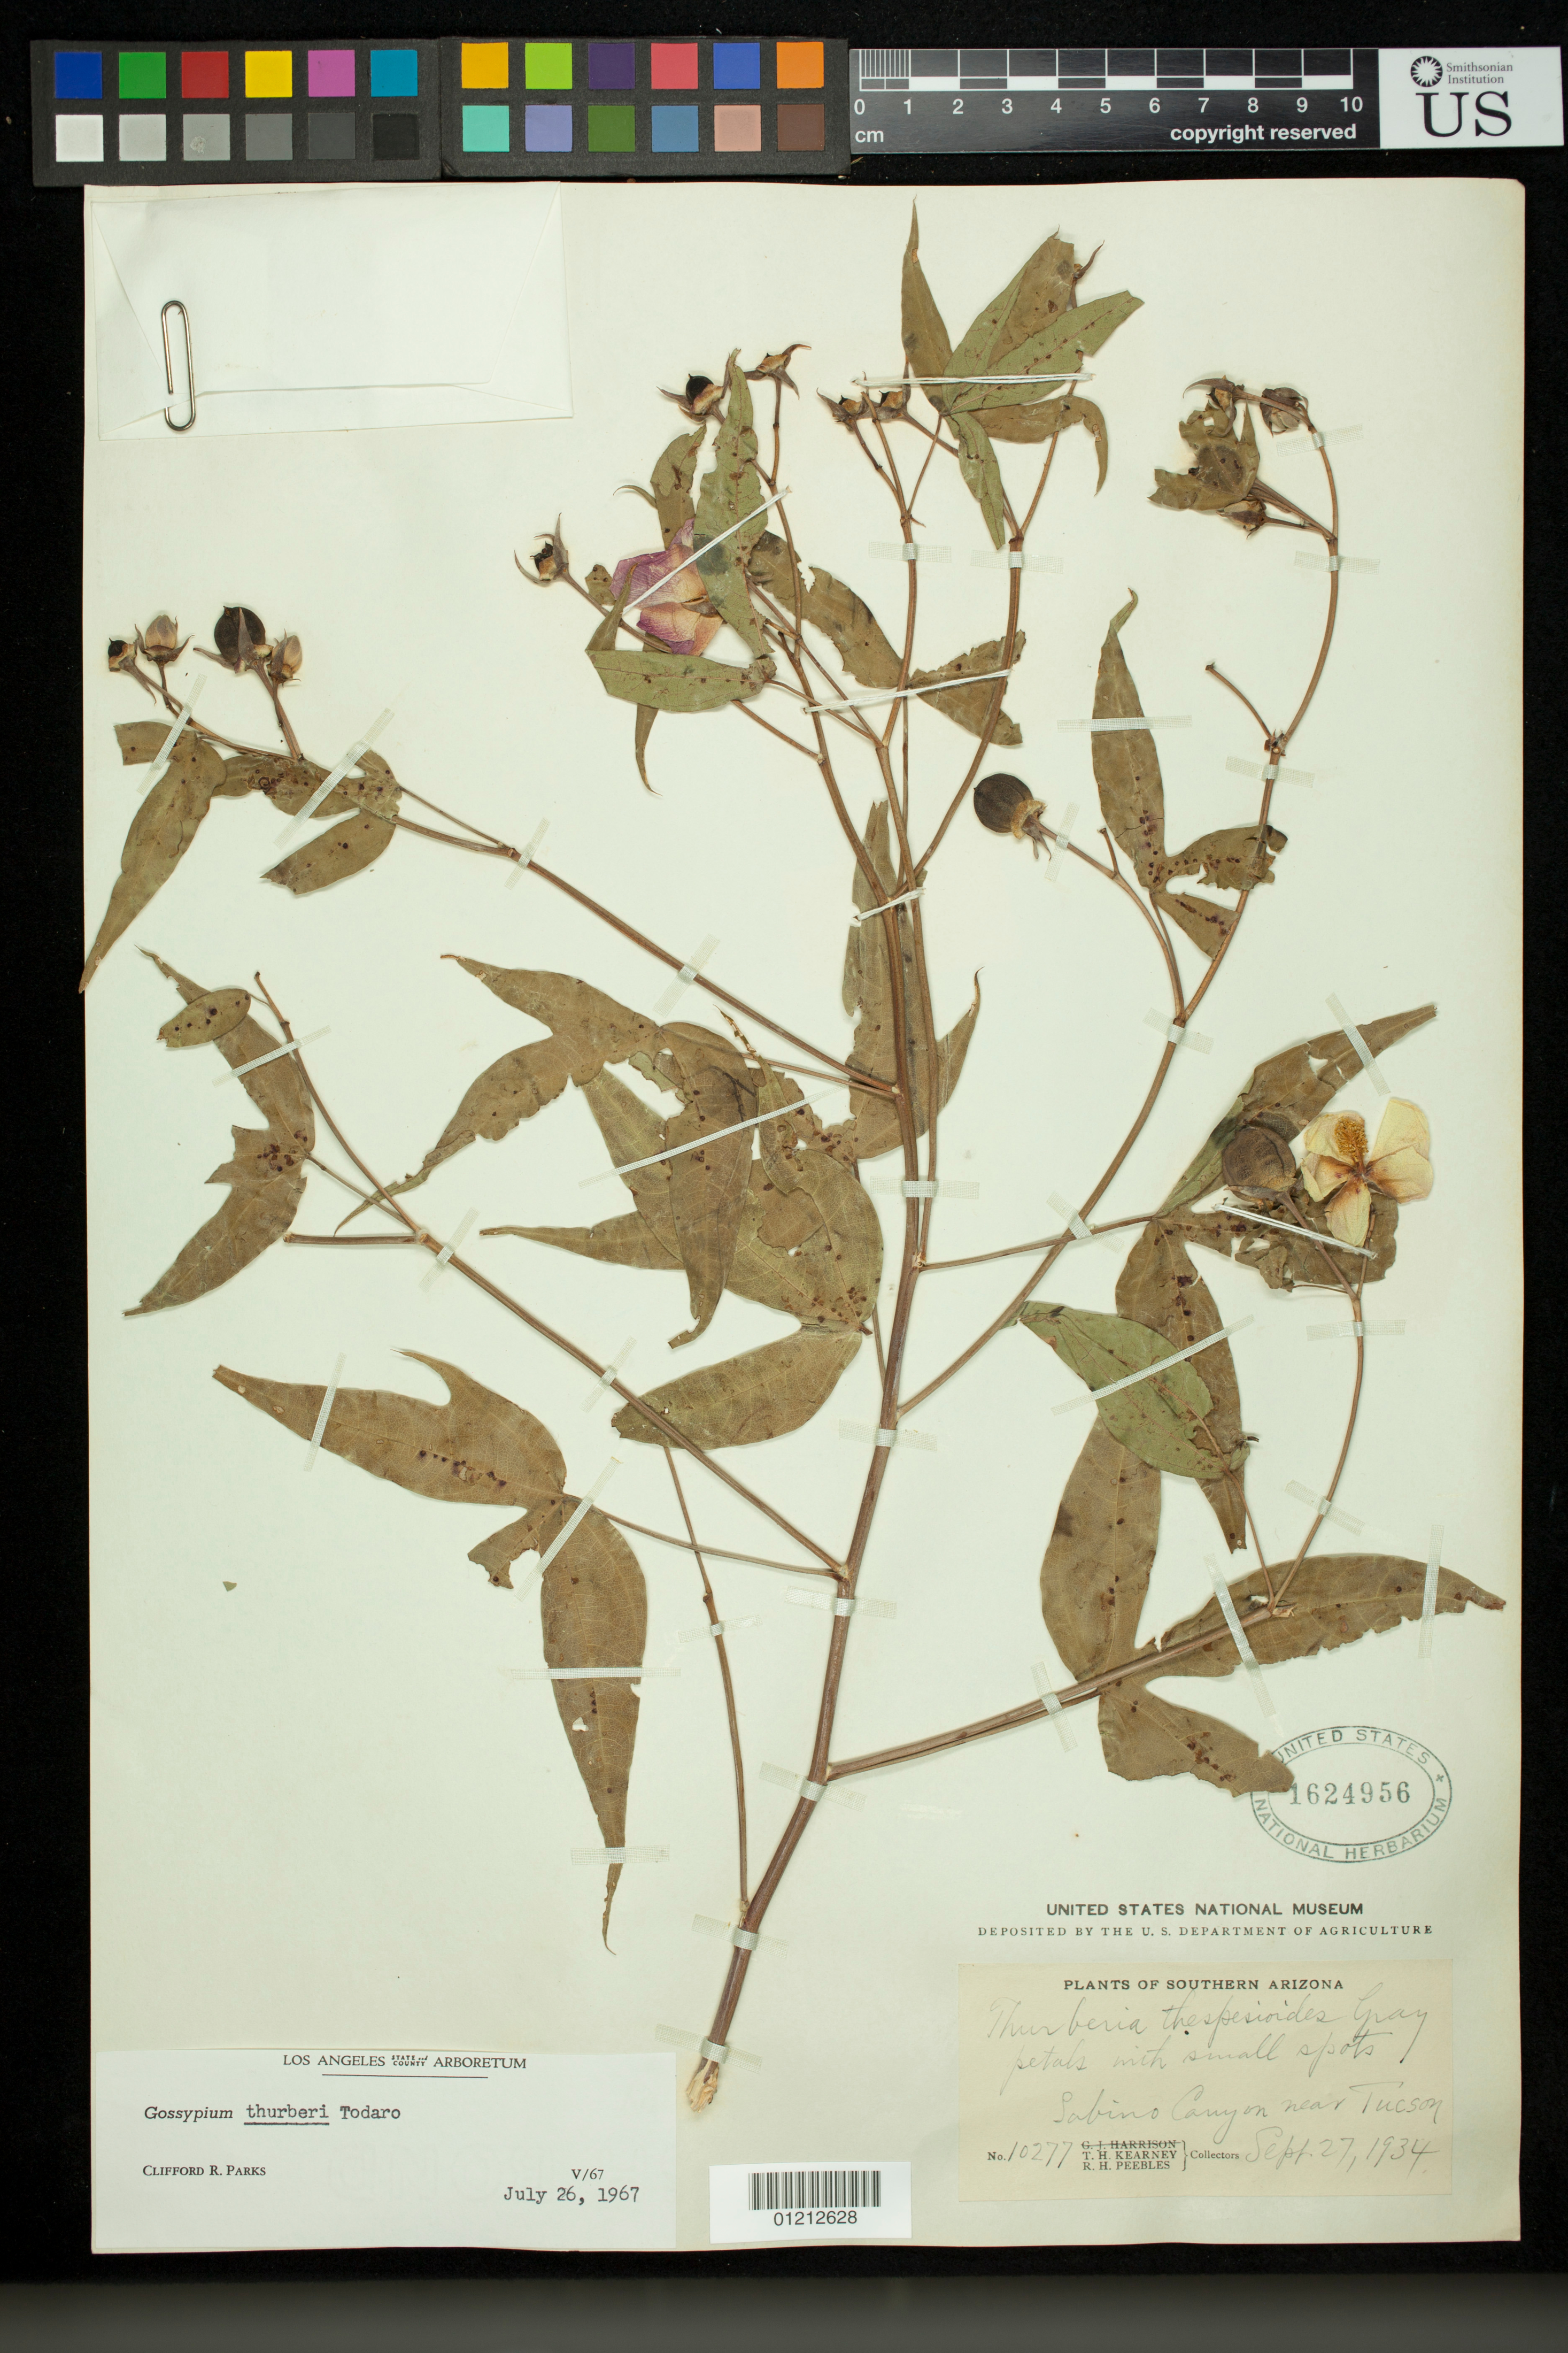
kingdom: Plantae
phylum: Tracheophyta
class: Magnoliopsida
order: Malvales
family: Malvaceae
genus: Gossypium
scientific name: Gossypium thurberi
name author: Tod.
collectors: T. H. Kearney & R. H. Peebles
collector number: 10277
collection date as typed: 27 Sep 1934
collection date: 1934-09-27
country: United States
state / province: Arizona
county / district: Pima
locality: Sabino Canyon, near Tucson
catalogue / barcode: US 1624956